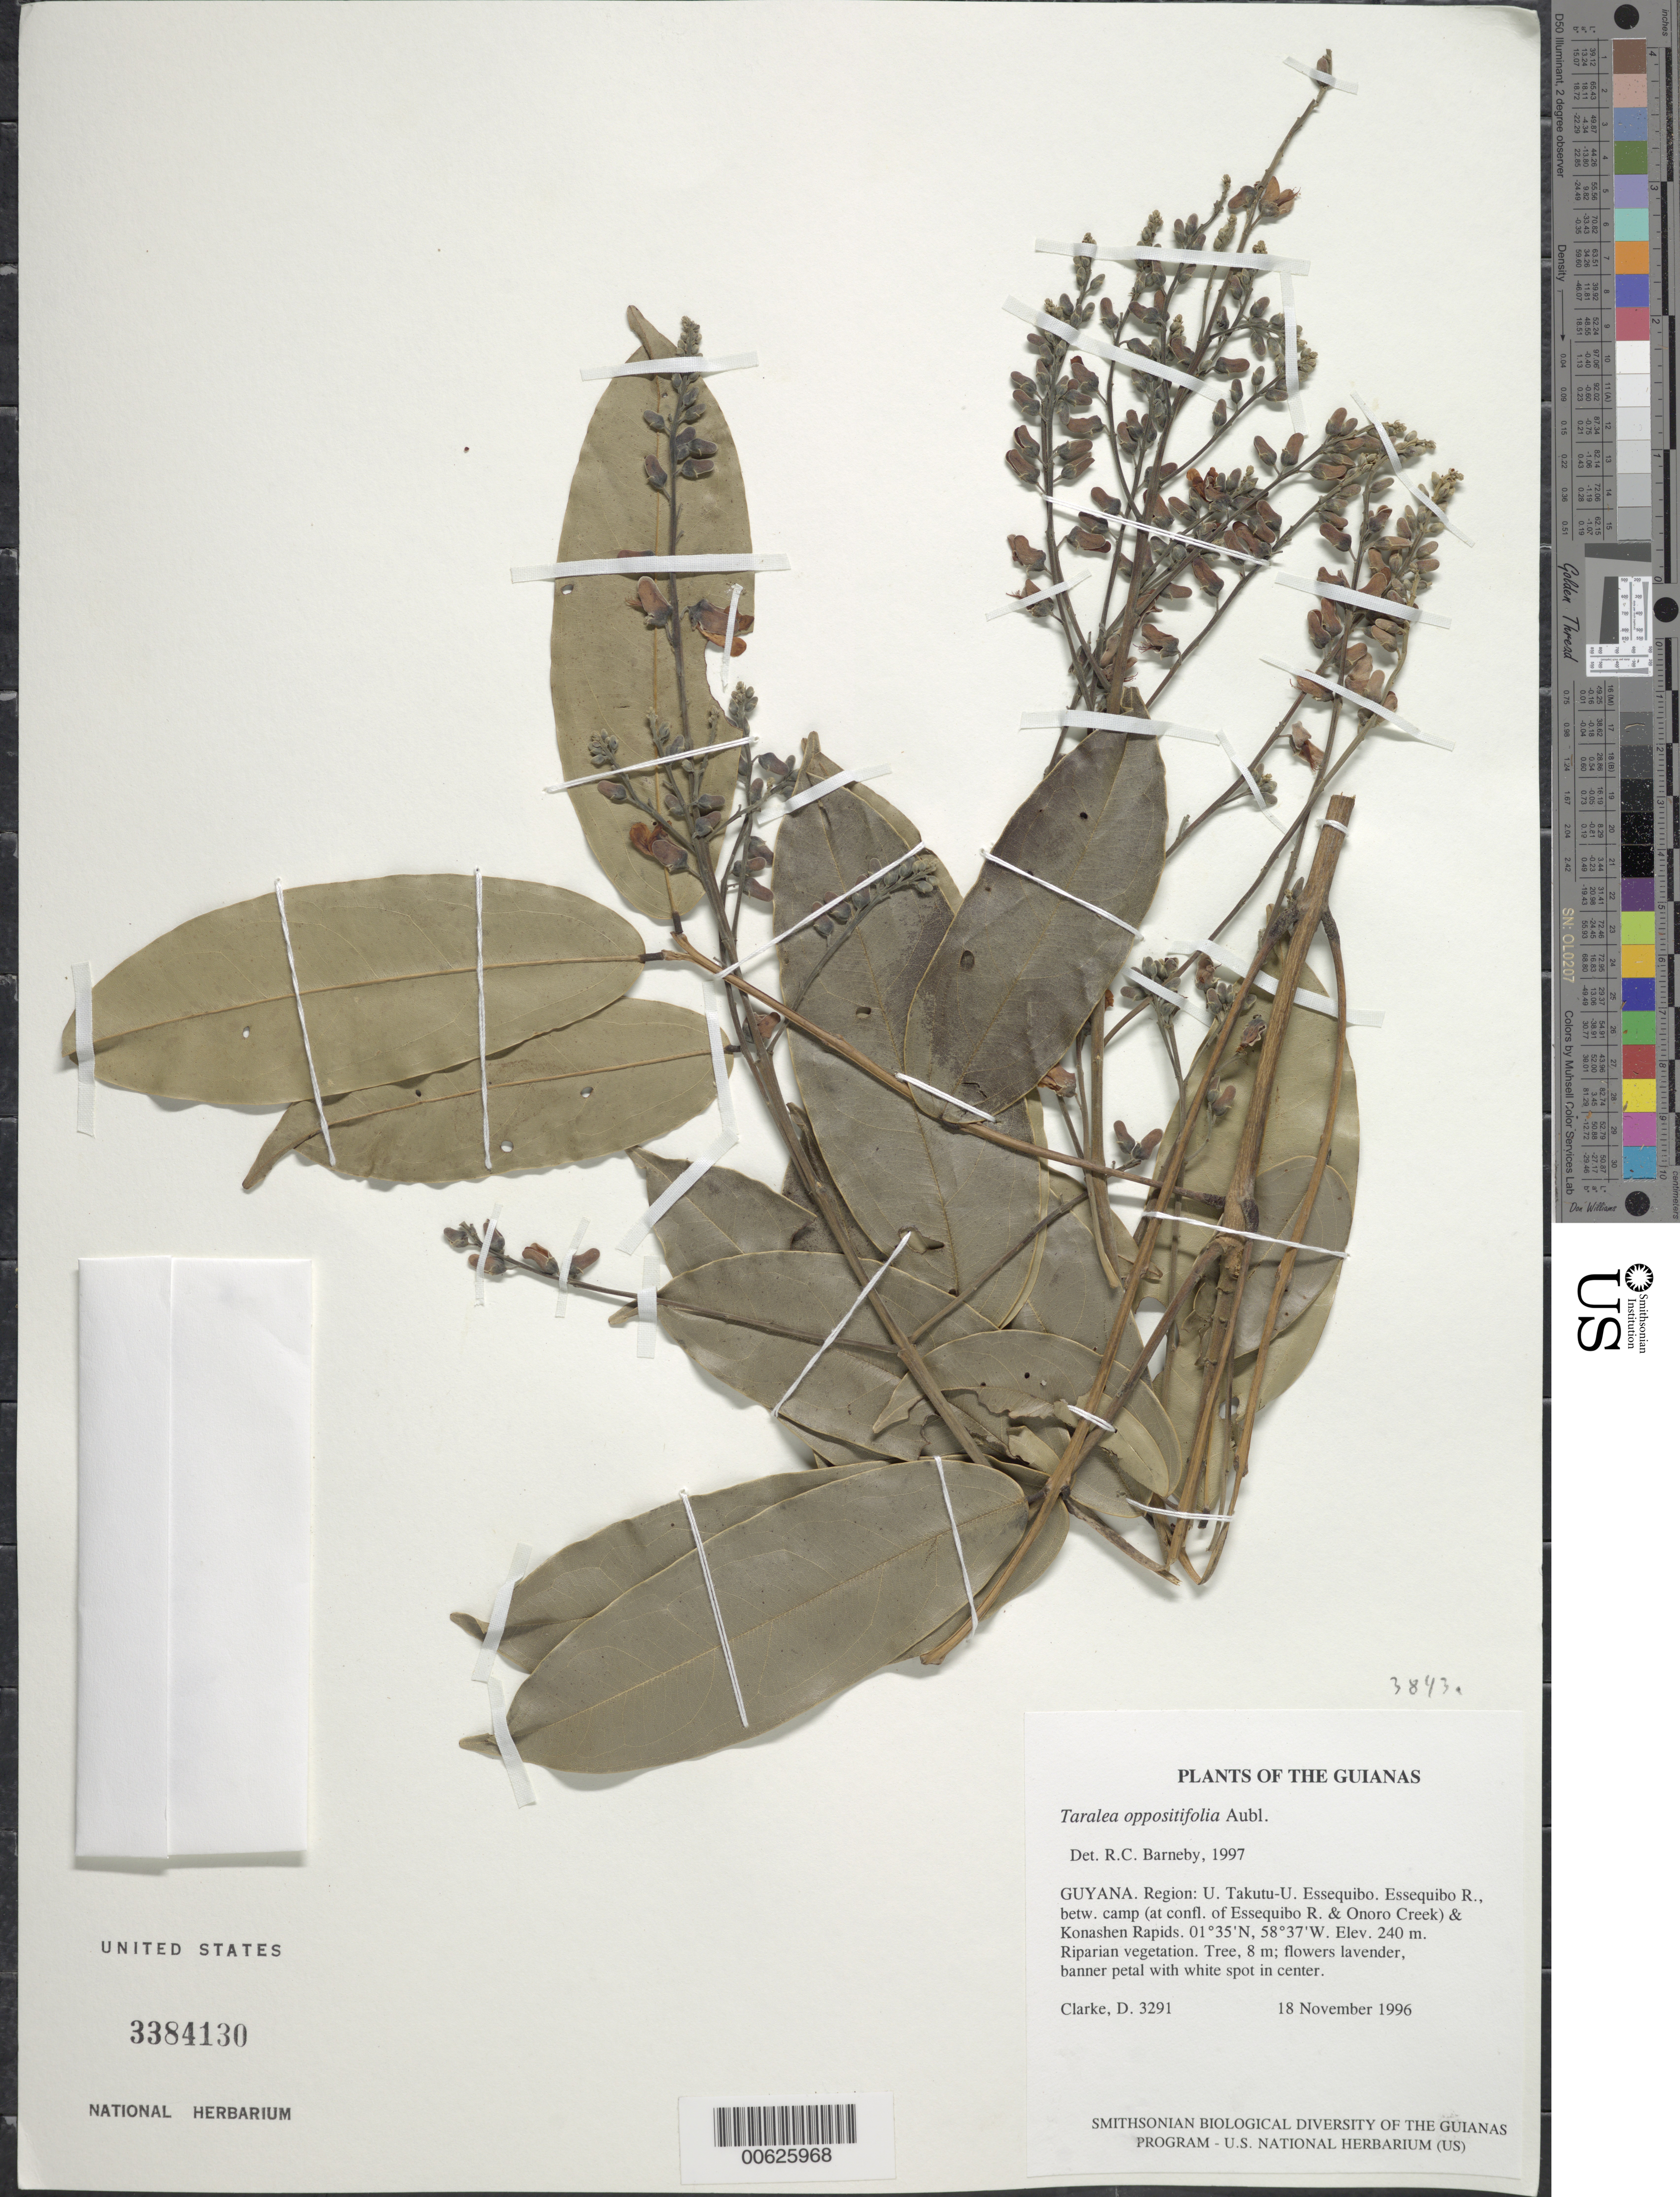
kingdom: Plantae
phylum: Tracheophyta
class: Magnoliopsida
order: Fabales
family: Fabaceae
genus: Taralea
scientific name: Taralea oppositifolia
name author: Aubl.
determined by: Barneby, Rupert C., (NY)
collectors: H. D. Clarke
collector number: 3291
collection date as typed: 18 November 1996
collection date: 1996-11-18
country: Guyana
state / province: U. Takutu-U. Essequibo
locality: Essequibo R., betw. camp (at confl. of Essequibo R. & Onoro Creek) & Konashen Rapids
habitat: Riparian vegetation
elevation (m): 240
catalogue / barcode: US 3384130